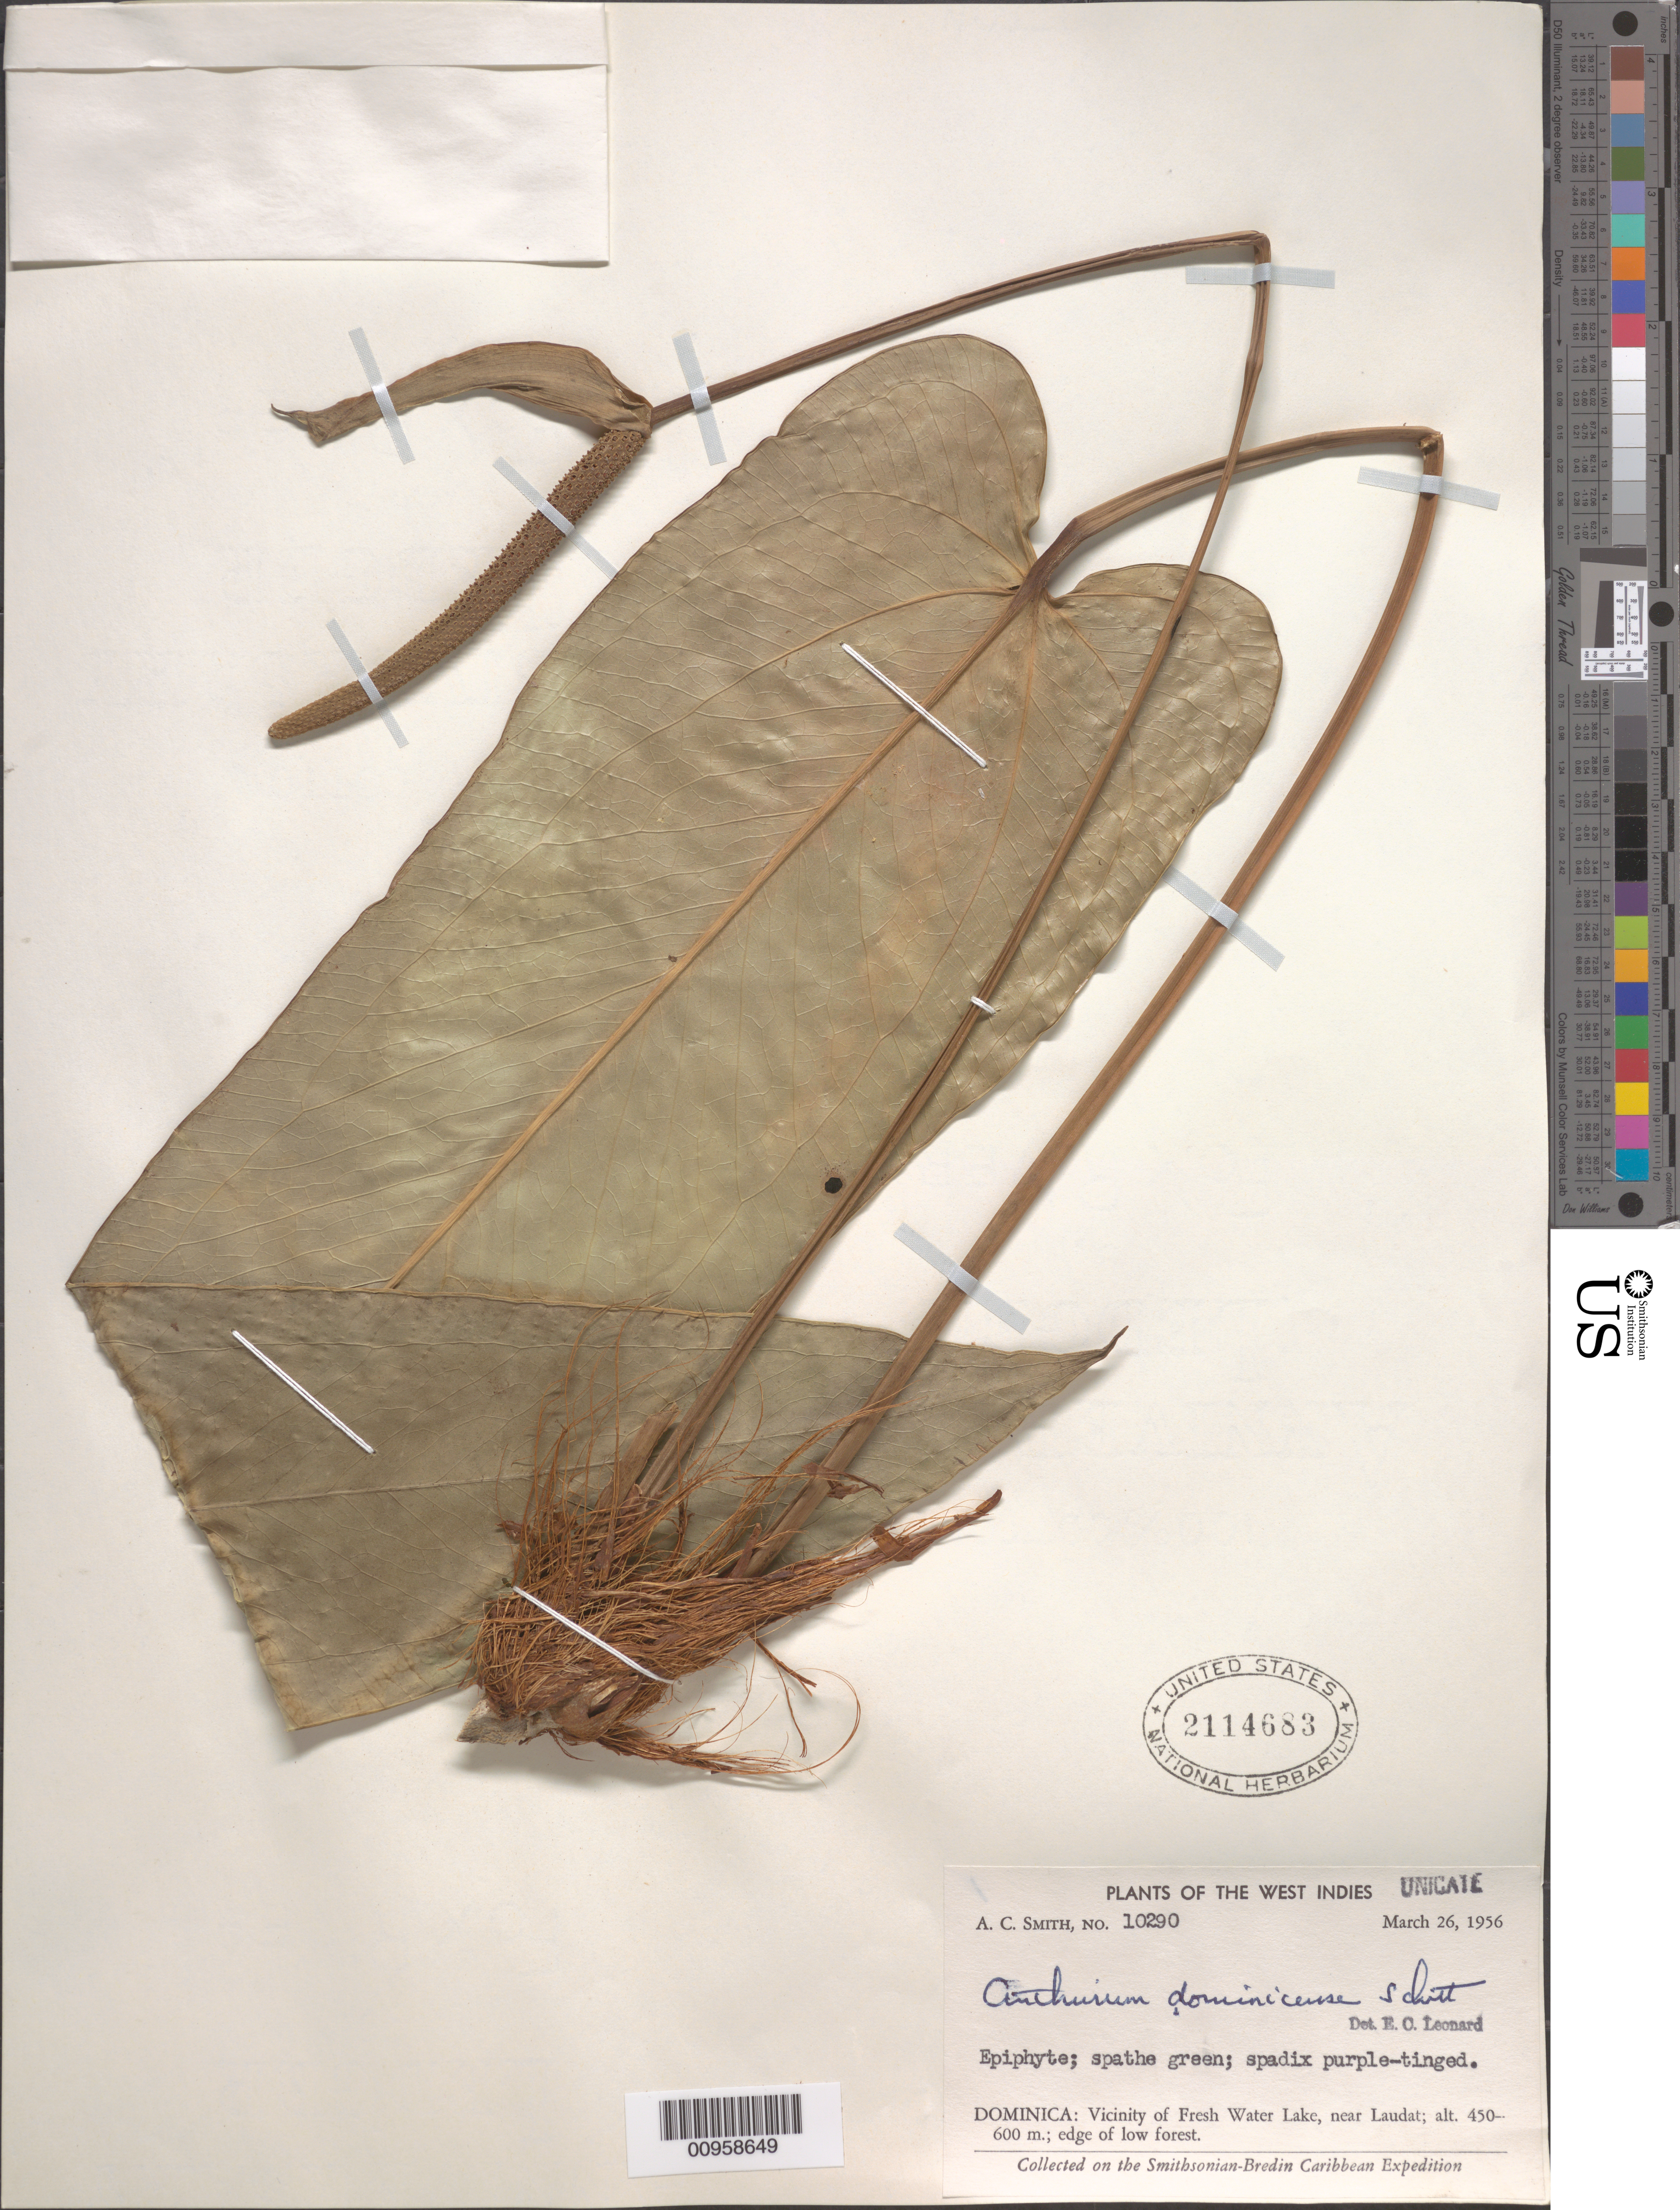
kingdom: Plantae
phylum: Tracheophyta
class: Liliopsida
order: Alismatales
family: Araceae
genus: Anthurium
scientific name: Anthurium dominicense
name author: Schott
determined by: Leonard, Emery C., (US)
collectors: A. C. Smith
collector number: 10290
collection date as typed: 26 Mar 1956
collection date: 1956-03-26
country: Dominica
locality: Vicinity of Fresh Water Lake, near Laudat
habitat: Edge of low forest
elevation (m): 450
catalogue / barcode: US 2114683